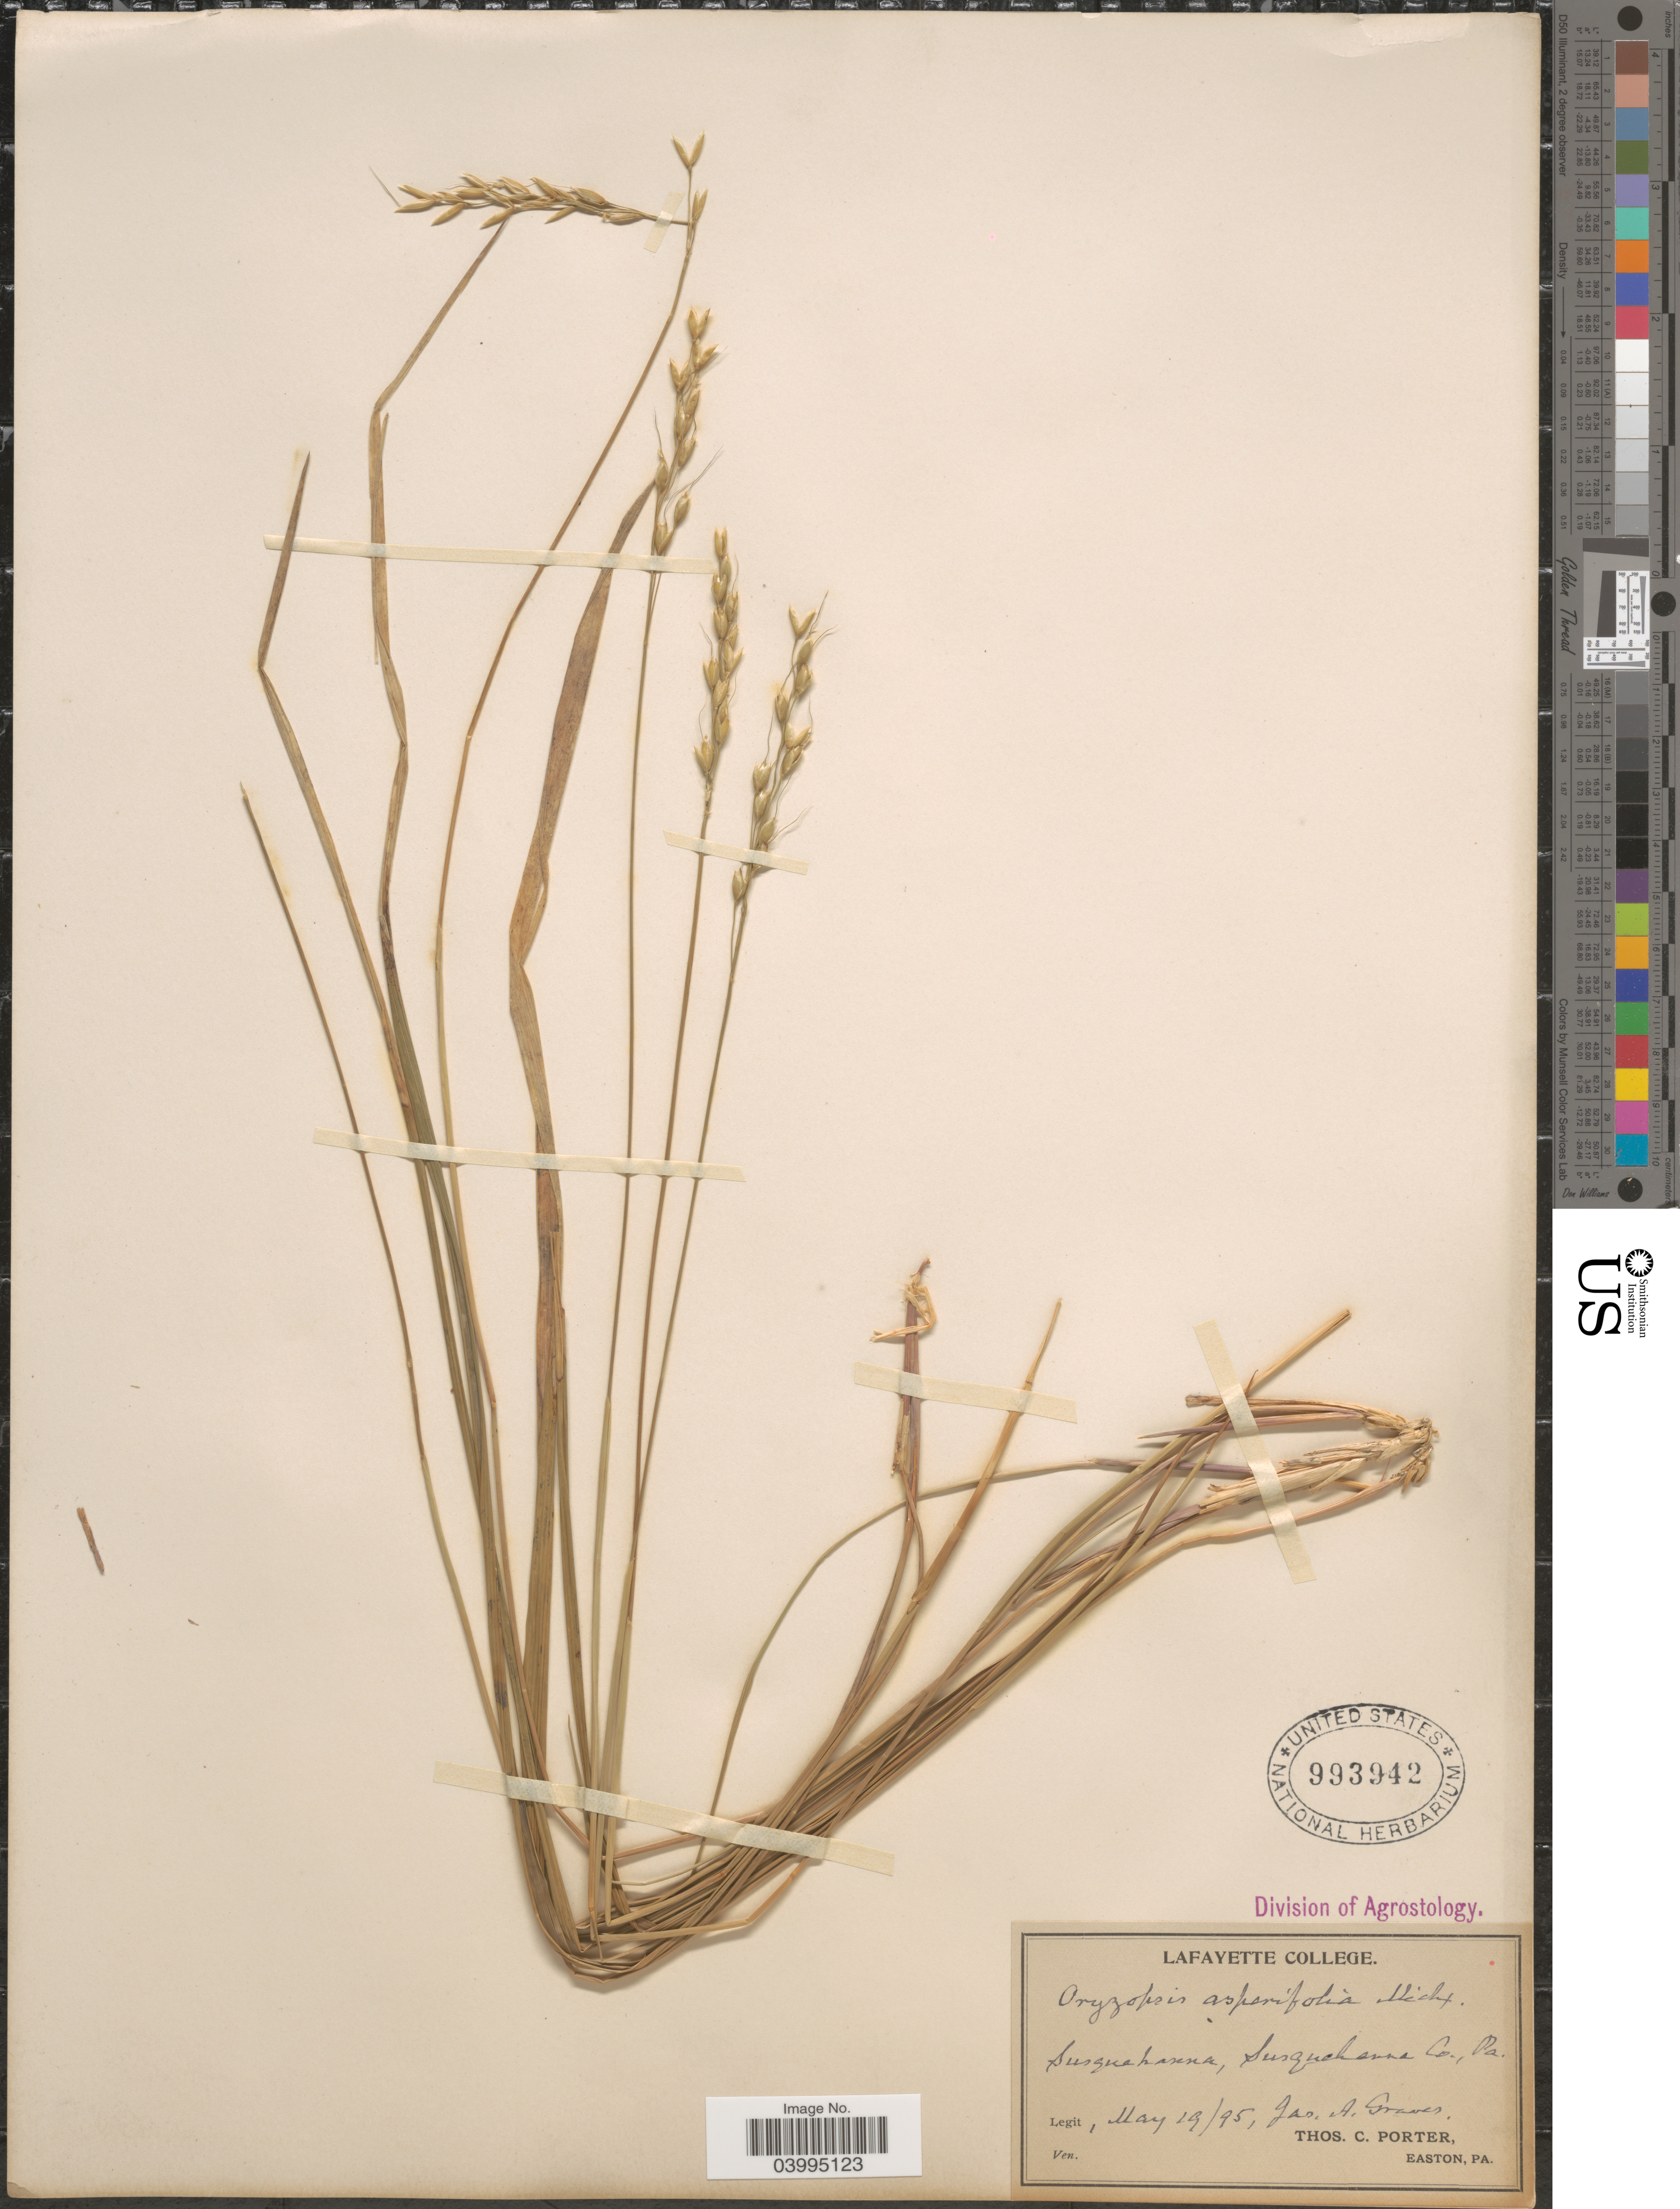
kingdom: Plantae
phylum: Tracheophyta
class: Liliopsida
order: Poales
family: Poaceae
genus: Oryzopsis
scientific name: Oryzopsis asperifolia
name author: Michx.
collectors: J. Graves & T. Porter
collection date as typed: Transcribed d/m/y: 29/5/95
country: United States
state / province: Pennsylvania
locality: Susquehanna, Susquehanna Co.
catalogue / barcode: US 993942